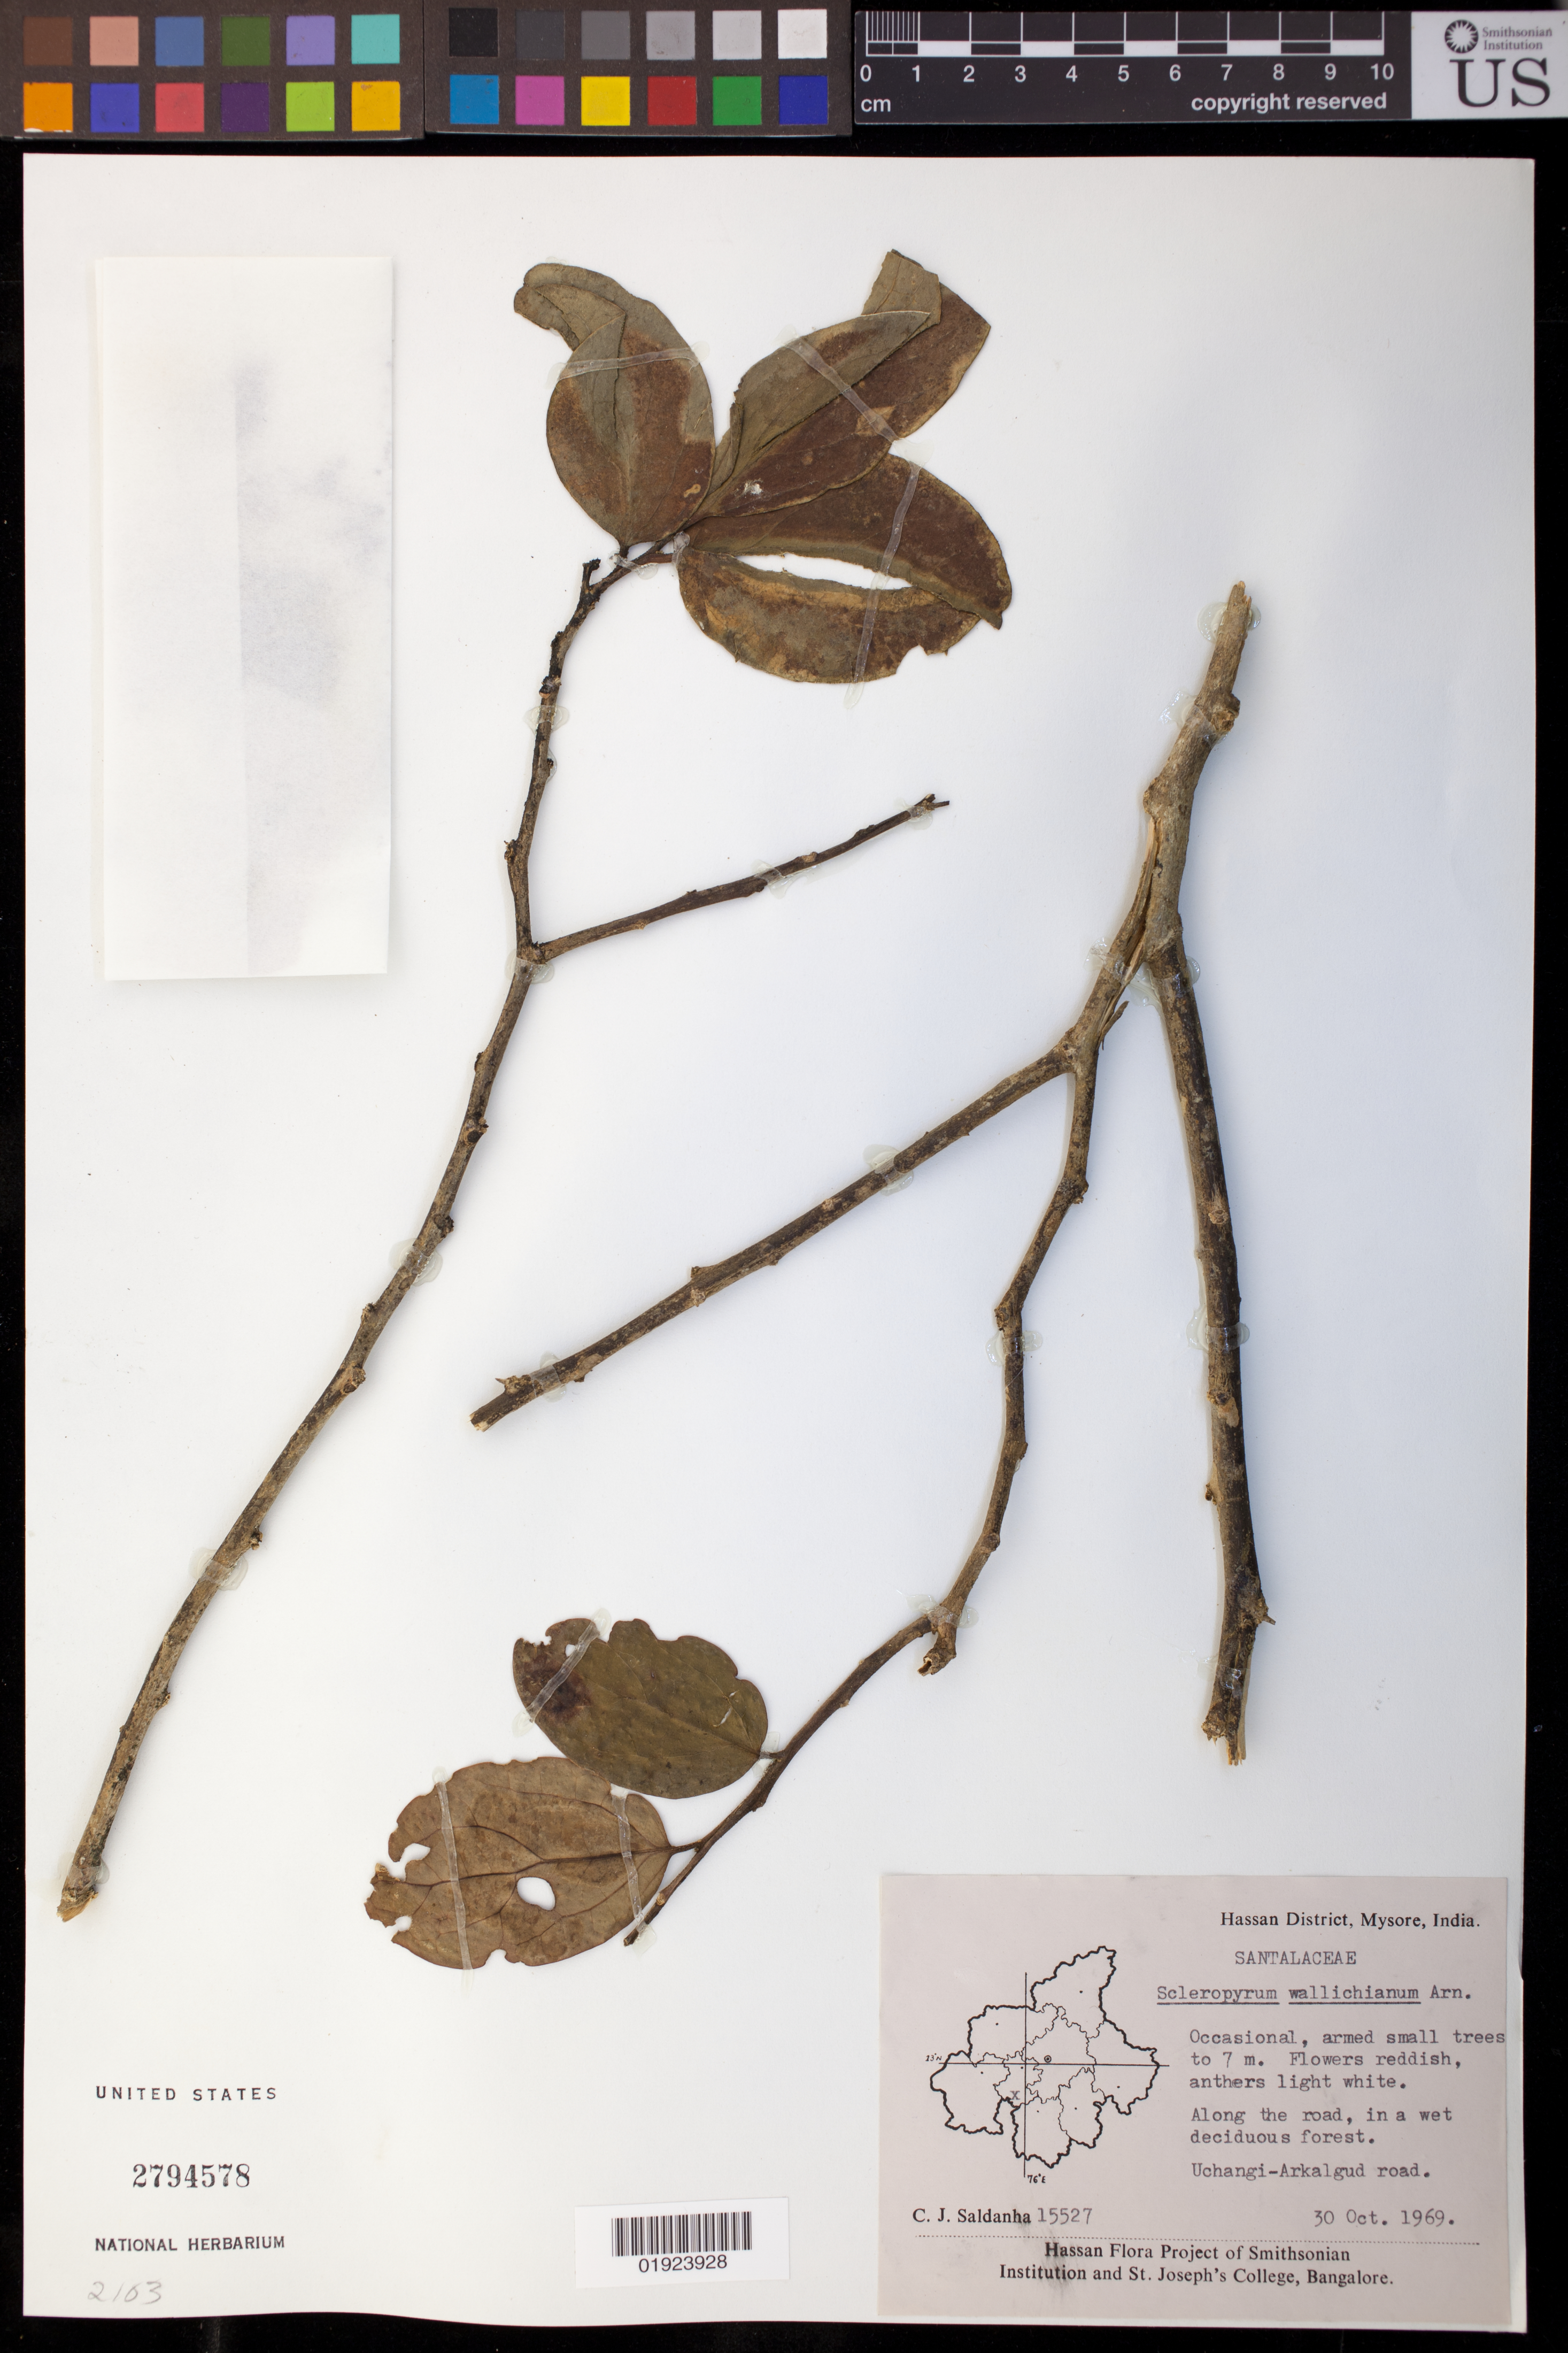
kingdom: Plantae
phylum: Tracheophyta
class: Magnoliopsida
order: Santalales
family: Cervantesiaceae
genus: Scleropyrum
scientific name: Scleropyrum wallichianum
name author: (Wight & Arn.) Arn.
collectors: C. J. Saldanha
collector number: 15527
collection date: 1969-10-30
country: India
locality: Hassan District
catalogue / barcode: US 2794578